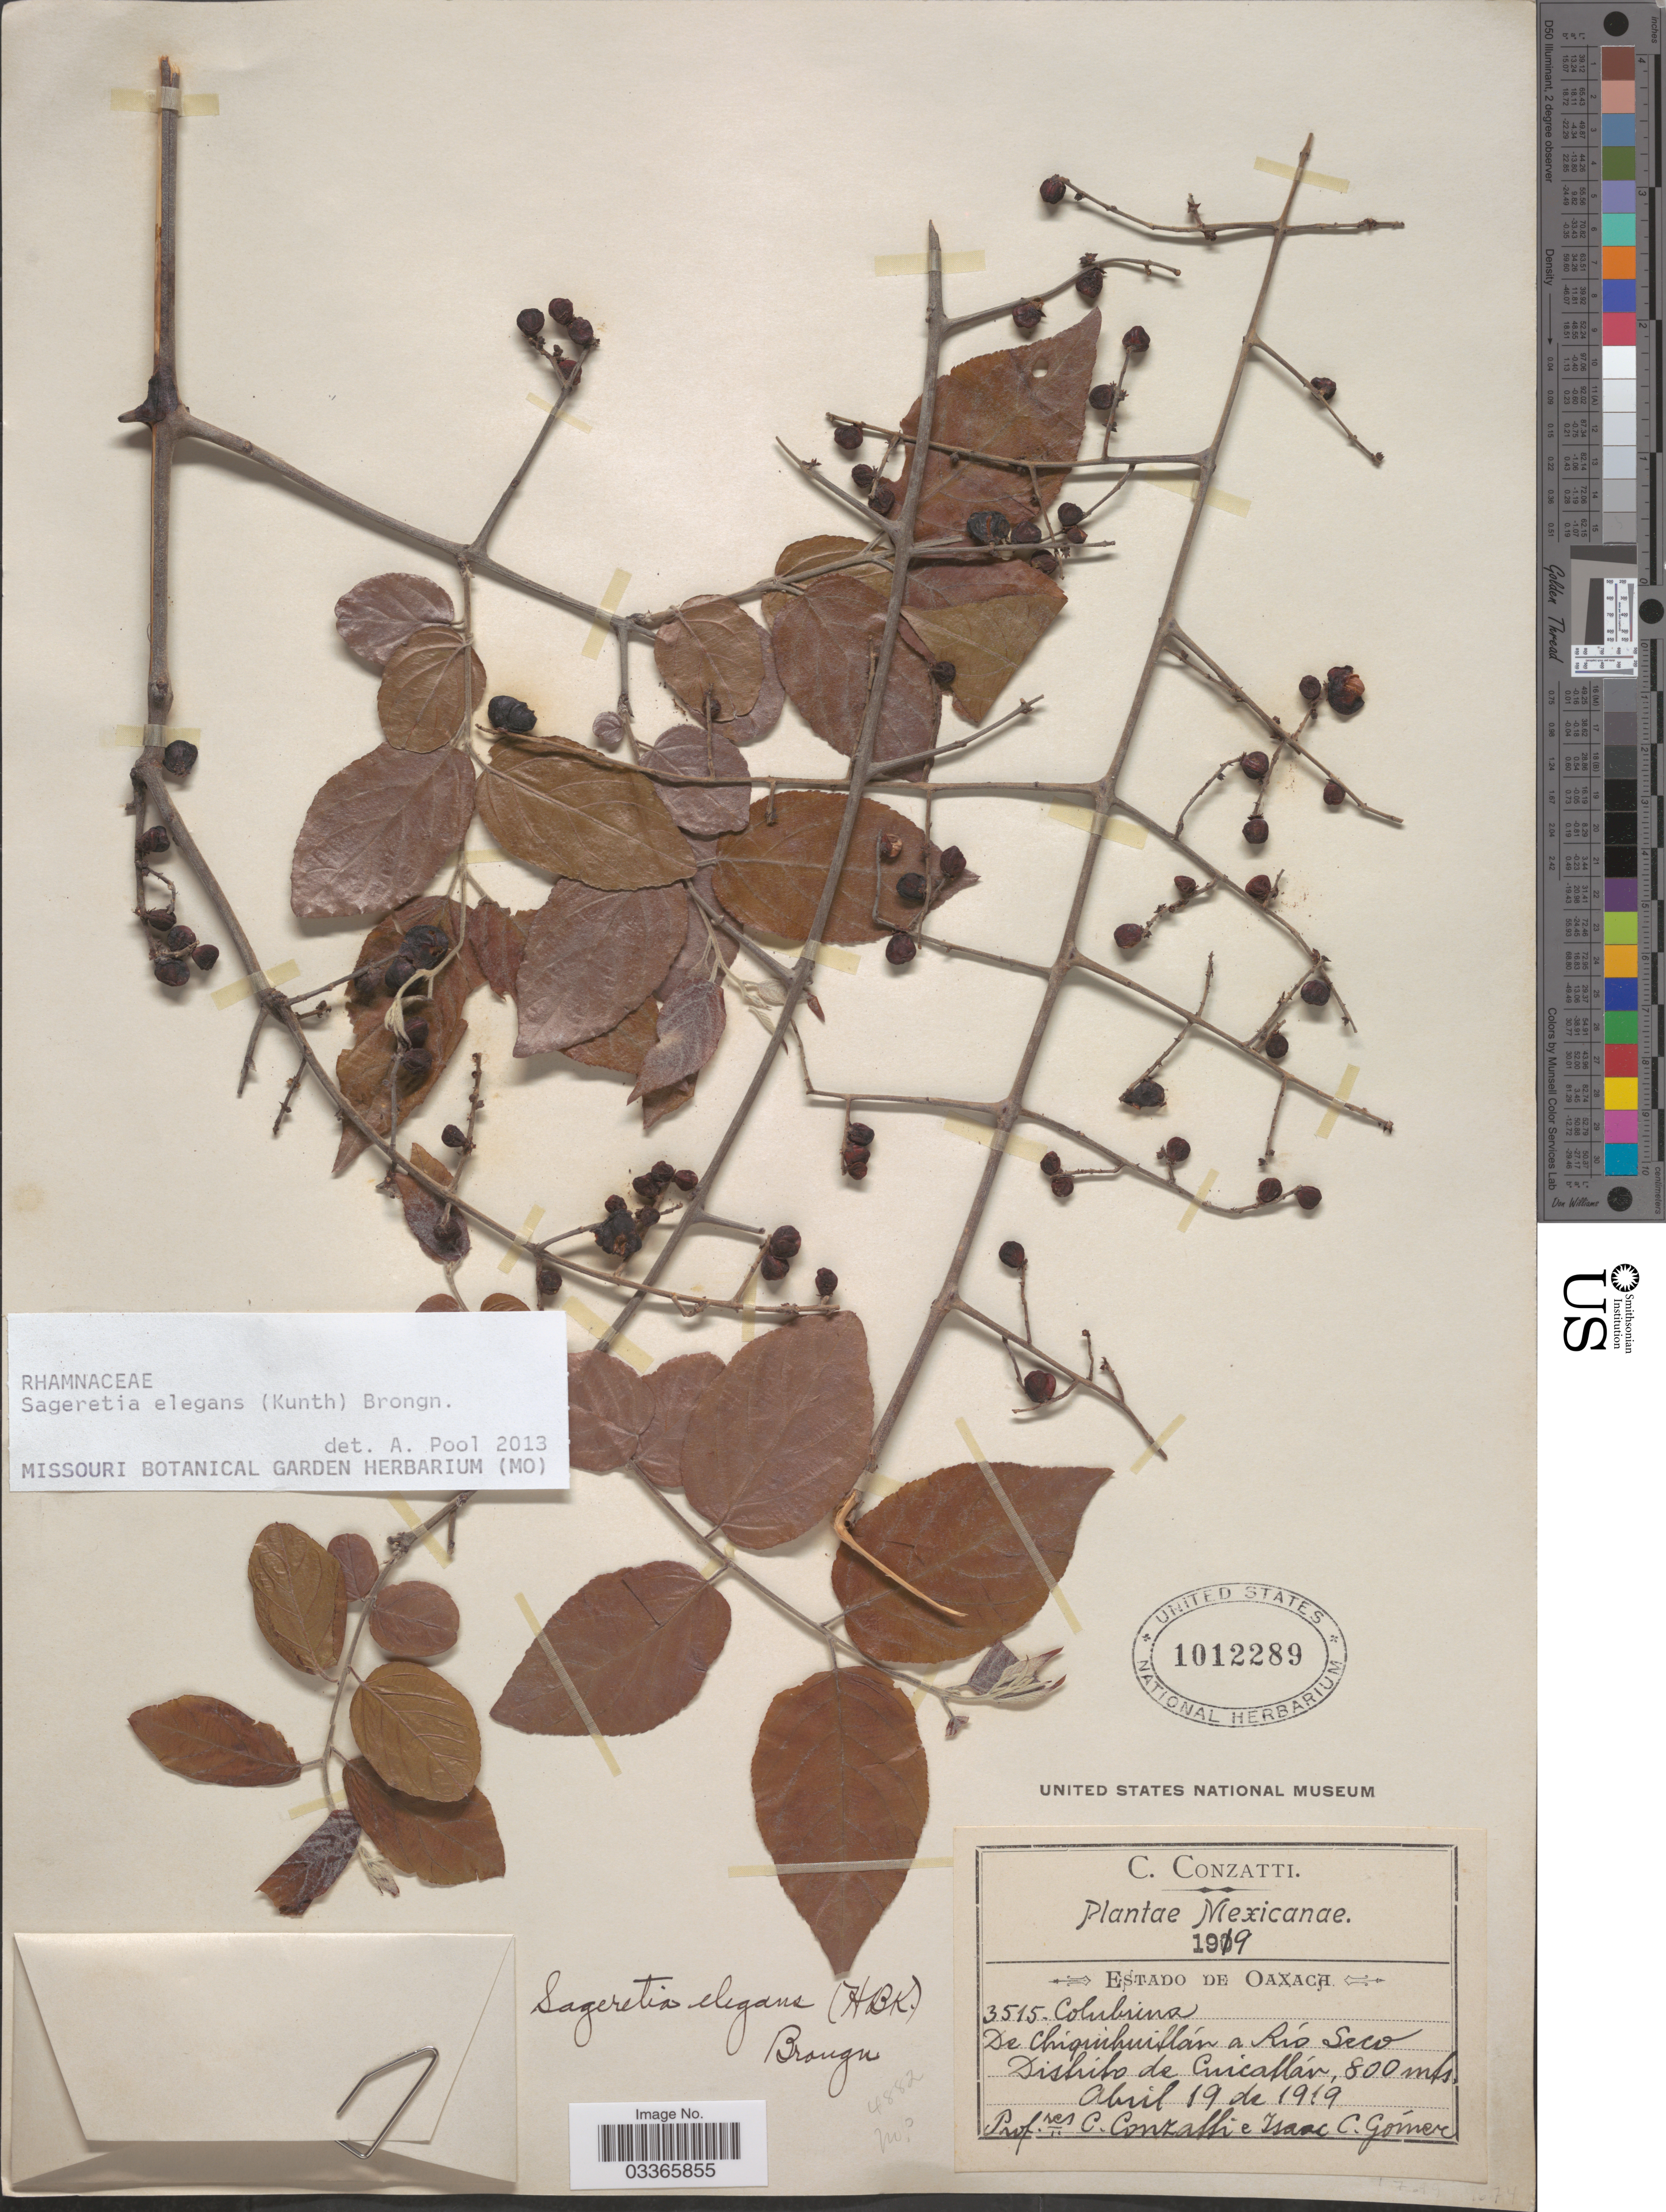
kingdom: Plantae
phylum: Tracheophyta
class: Magnoliopsida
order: Rosales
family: Rhamnaceae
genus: Sageretia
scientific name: Sageretia elegans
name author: (Kunth) Brongn.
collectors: C. Conzatti & I. Gomer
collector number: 3515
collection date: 1919-04-19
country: Mexico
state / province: Oaxaca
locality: De Chiquihuitlán a Río Seco Distrito de Cuicatlán.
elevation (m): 800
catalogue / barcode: US 1012289